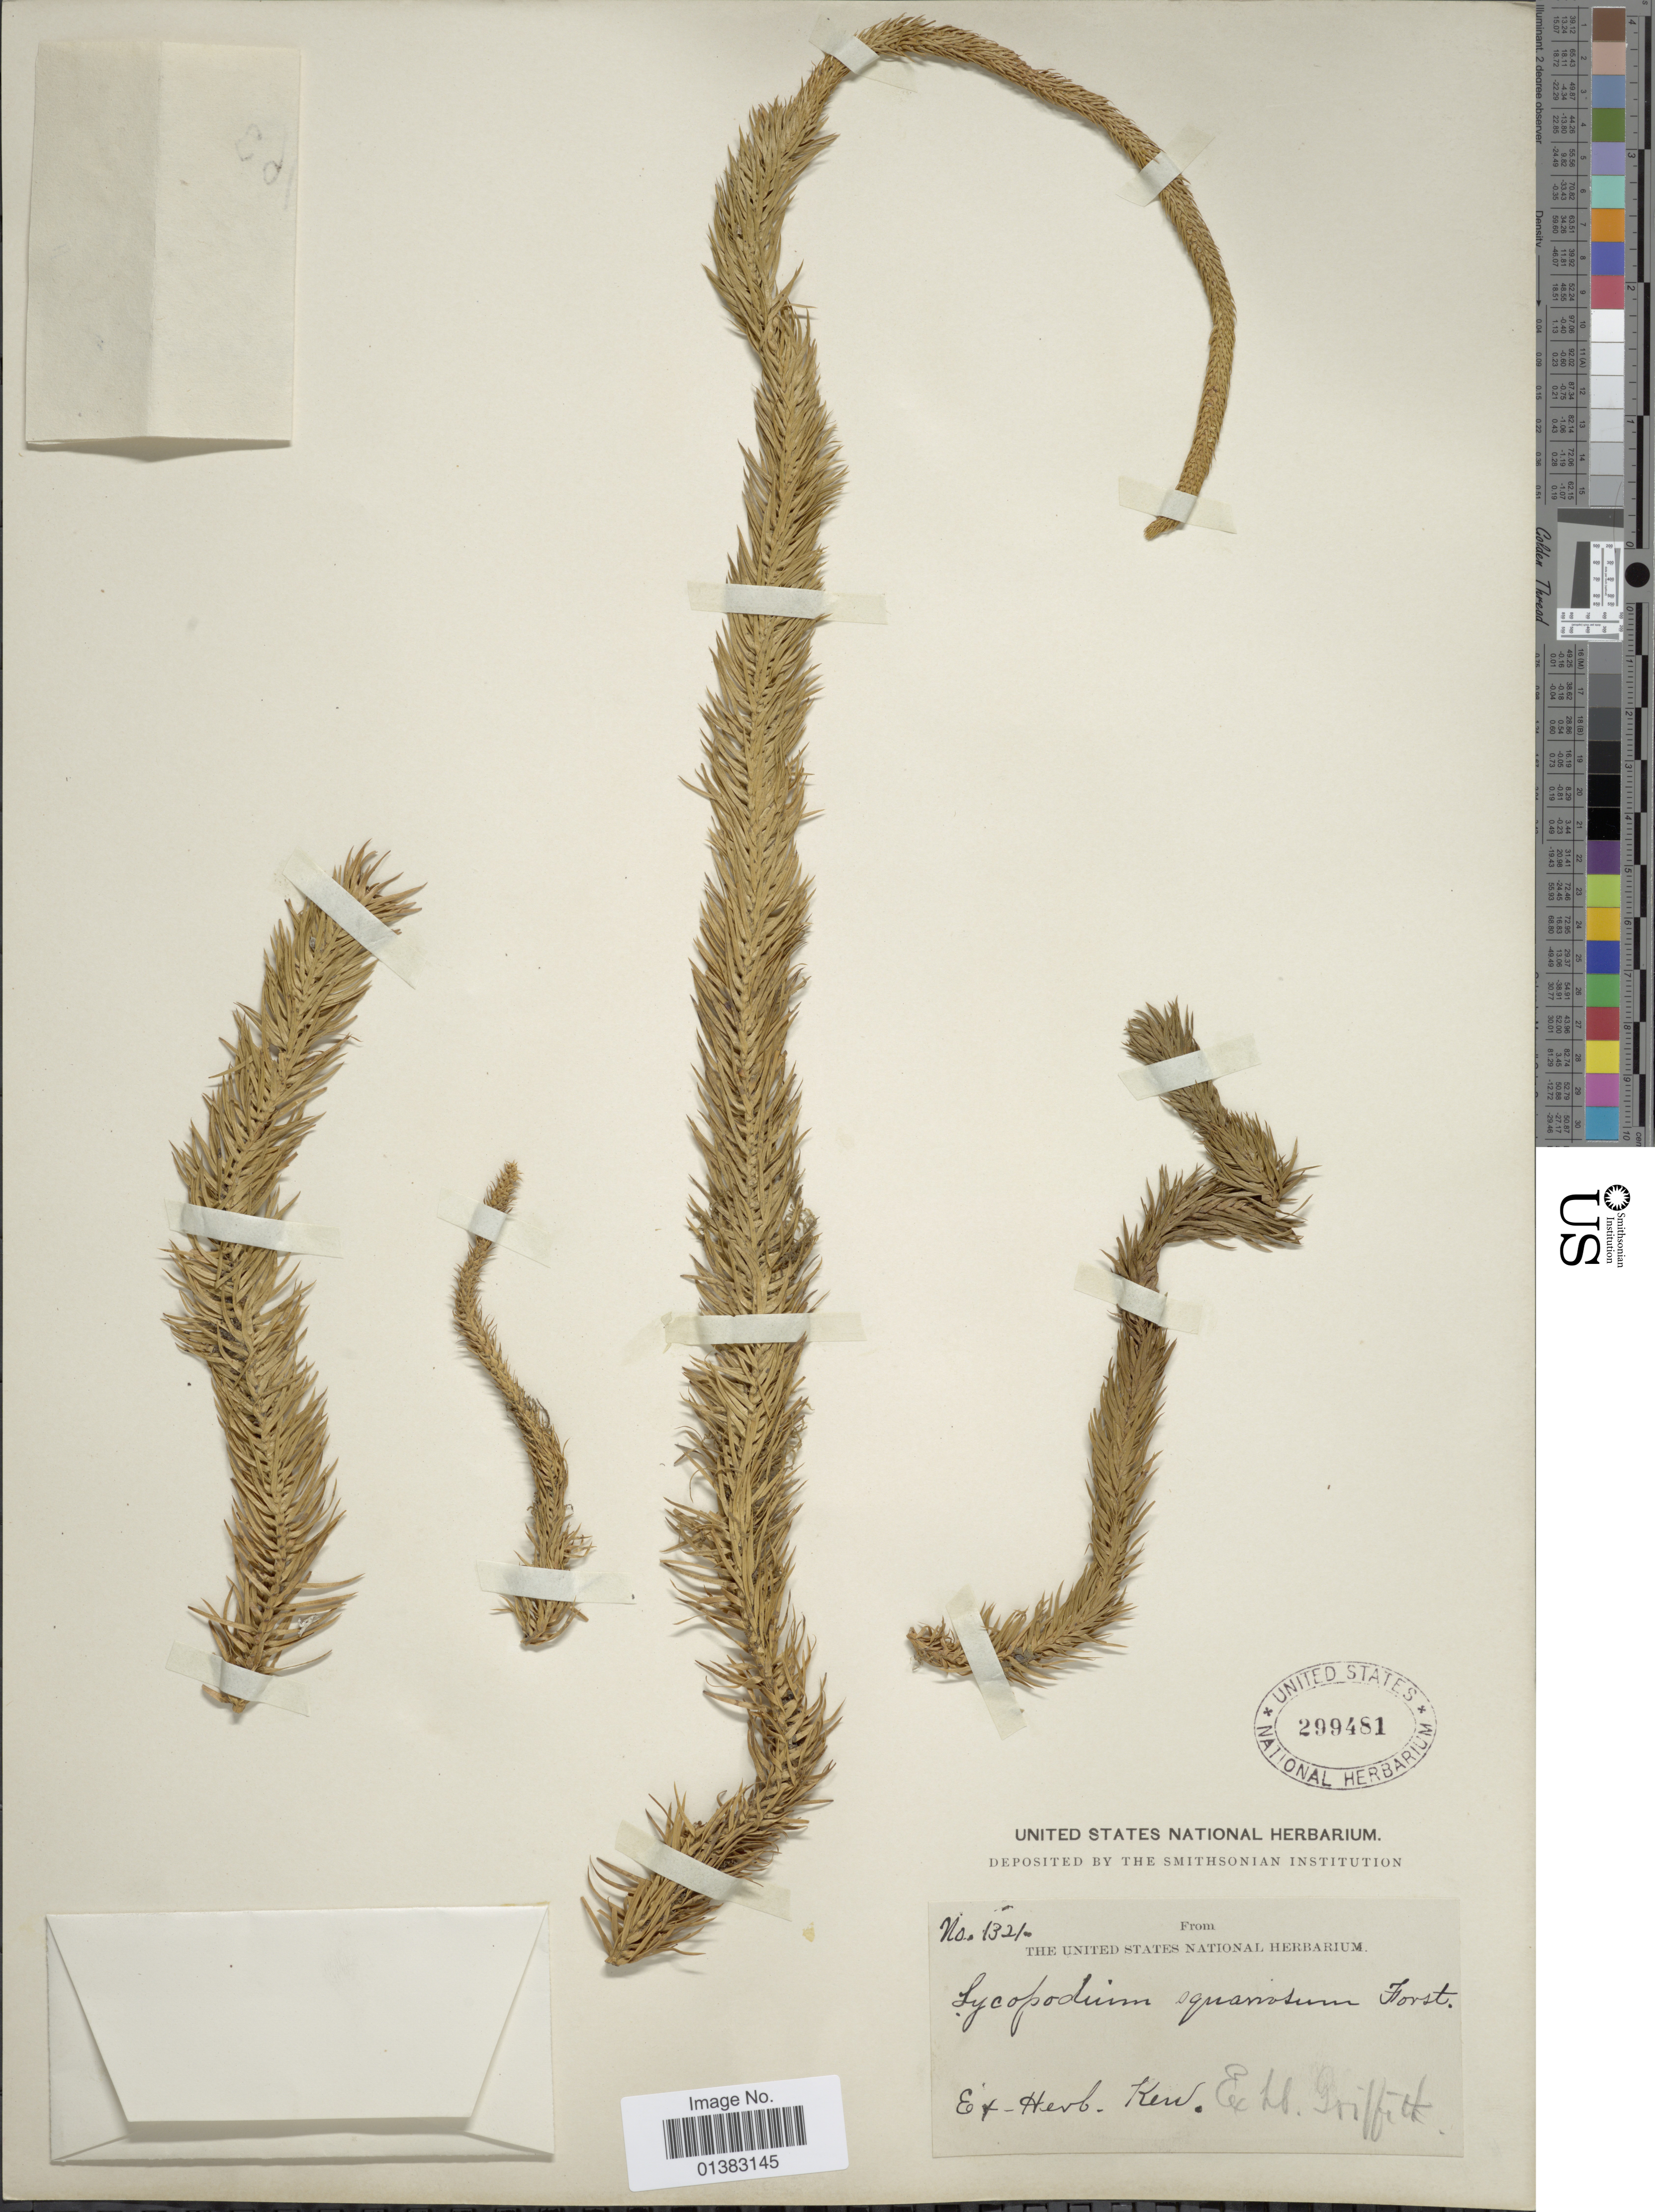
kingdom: Plantae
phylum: Tracheophyta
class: Lycopodiopsida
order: Lycopodiales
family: Lycopodiaceae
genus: Phlegmariurus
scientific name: Phlegmariurus ulcifolius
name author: (Sw.) S. R. Gosh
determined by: Field, A. R.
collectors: ex herb. Griffith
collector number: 1321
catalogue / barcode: US 299481